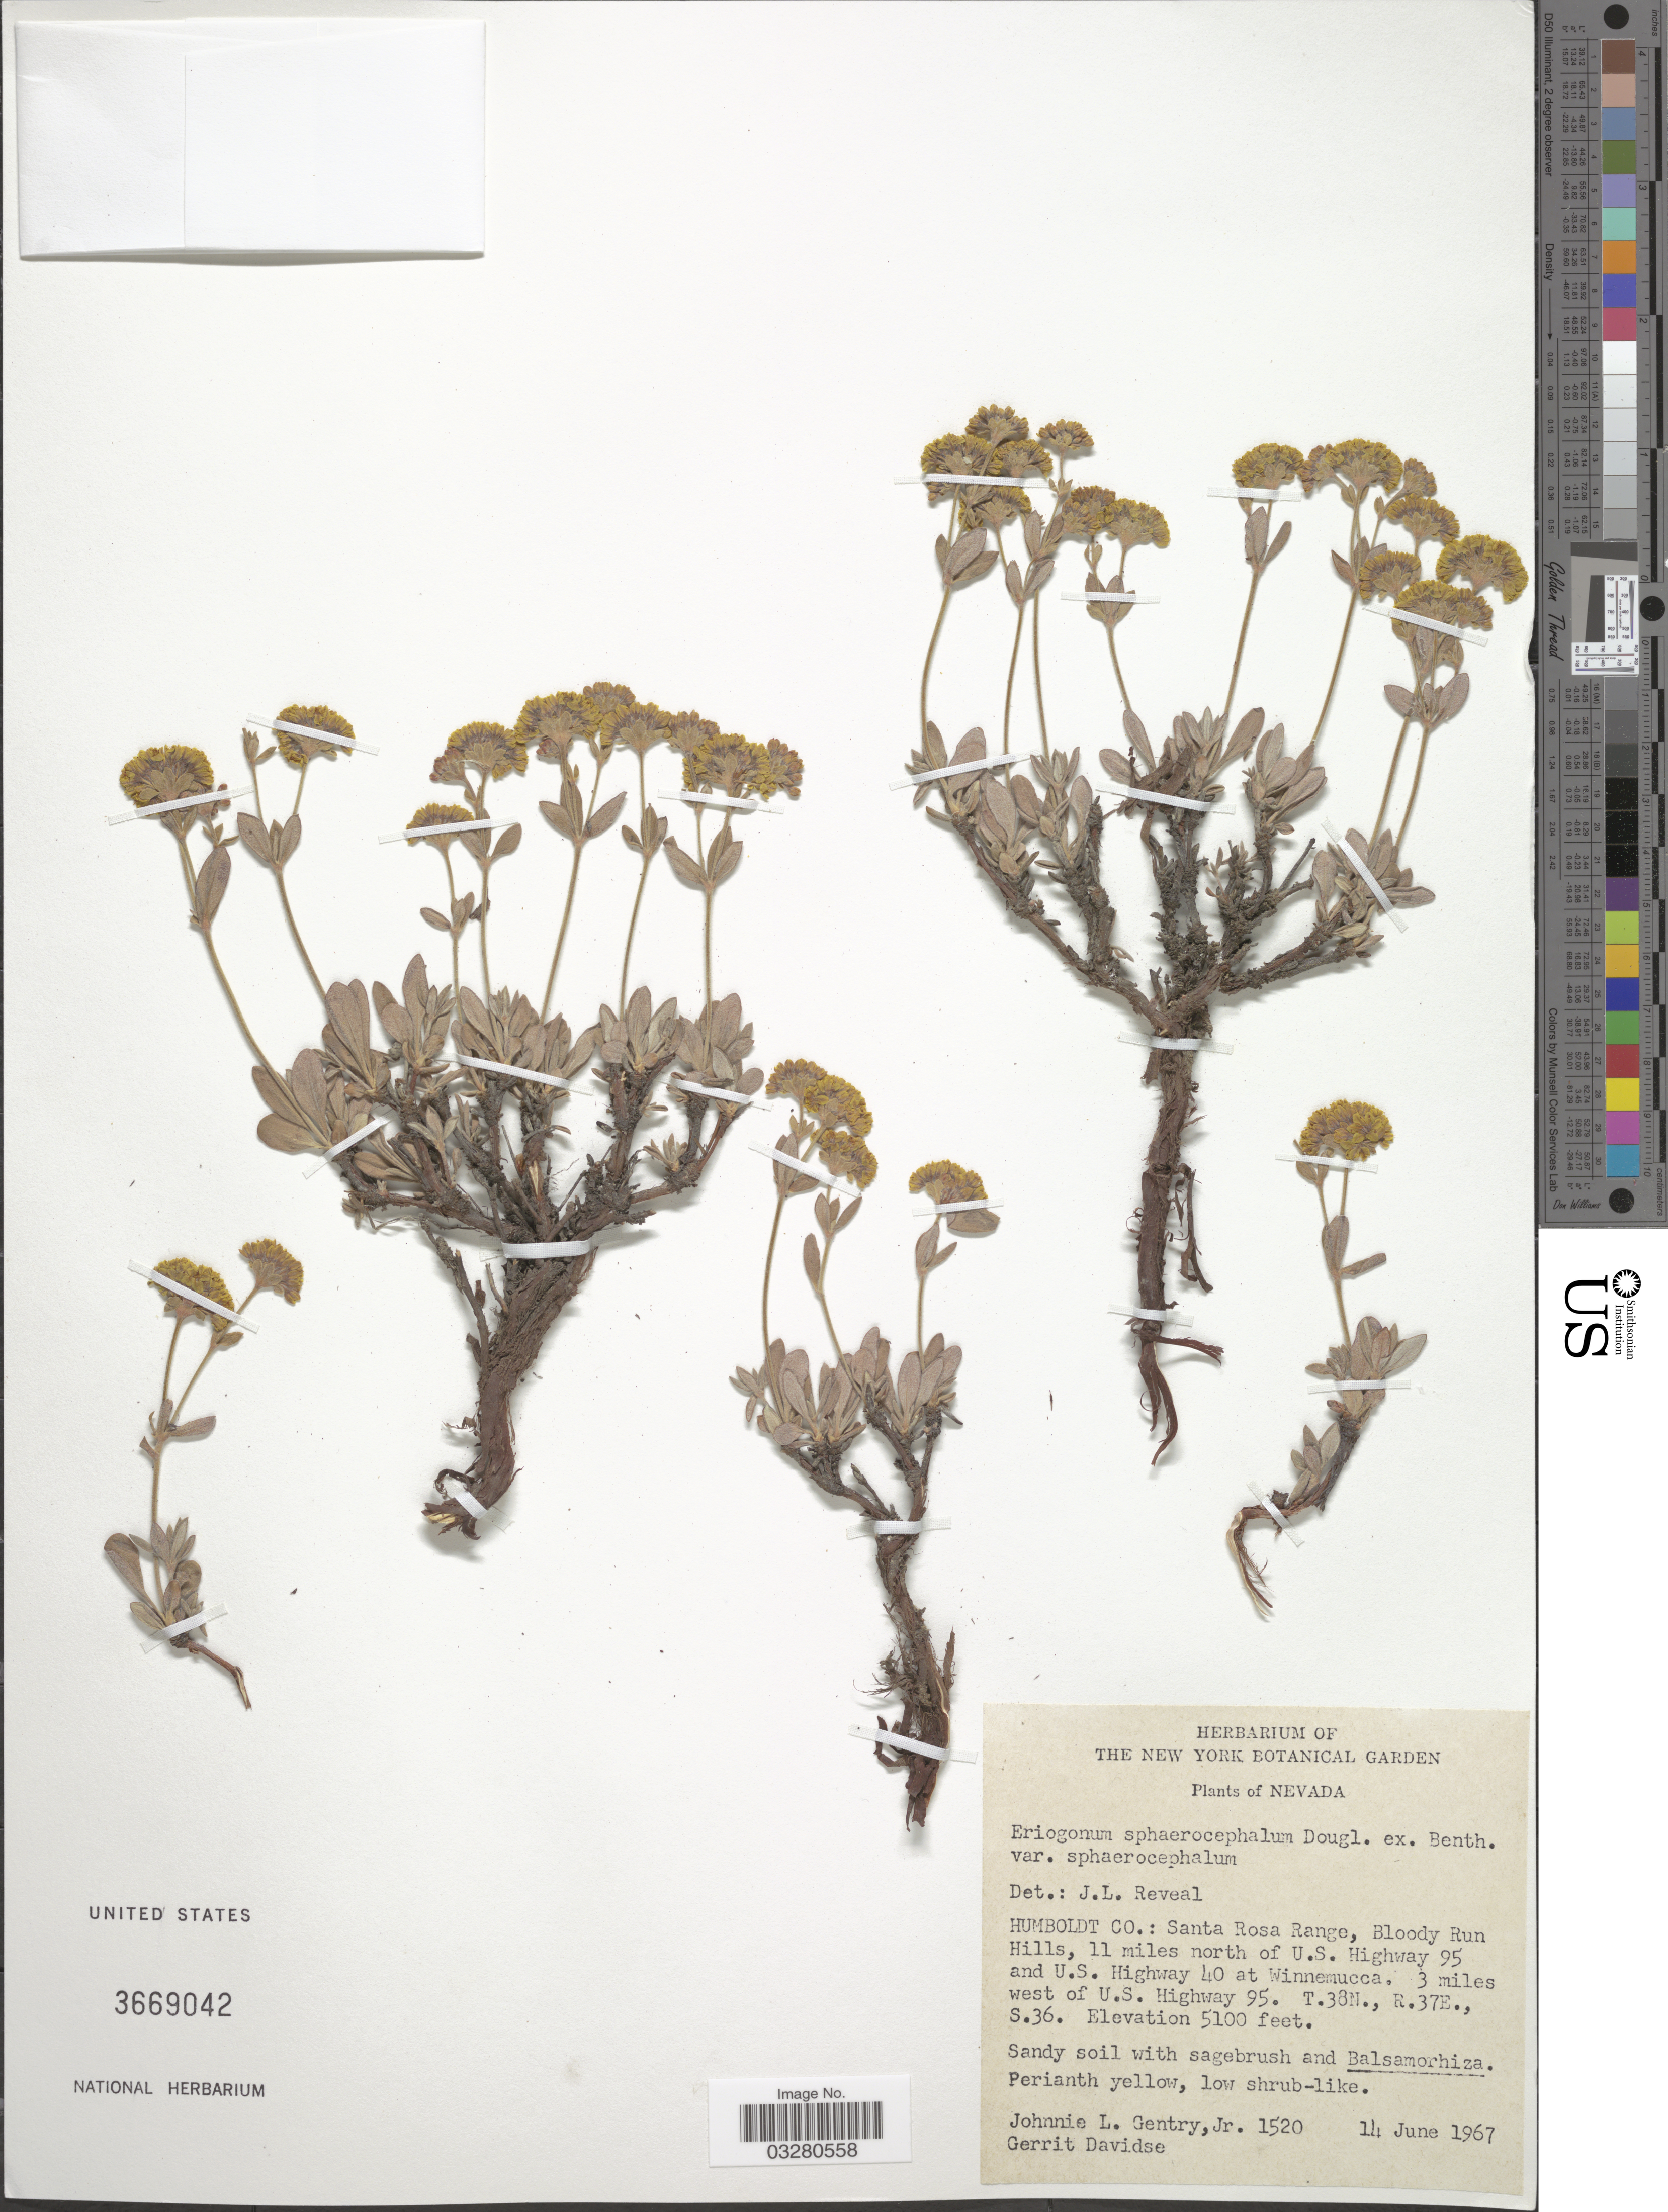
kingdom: Plantae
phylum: Tracheophyta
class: Magnoliopsida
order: Caryophyllales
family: Polygonaceae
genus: Eriogonum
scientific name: Eriogonum sphaerocephalum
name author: Benth. & Douglas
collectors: J. L. Gentry & G. Davidse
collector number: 1520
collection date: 1967-06-14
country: United States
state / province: Nevada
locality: Humboldt Co.: Santa Rosa Range, Bloody Run Hills, 11 miles north of U.S. Highway 95 and U.S. Highway 40 at Winnemucca, 3 miles west of U.S. Highway 95. T.38N., R.37E., S.36.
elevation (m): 1554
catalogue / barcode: US 3669042